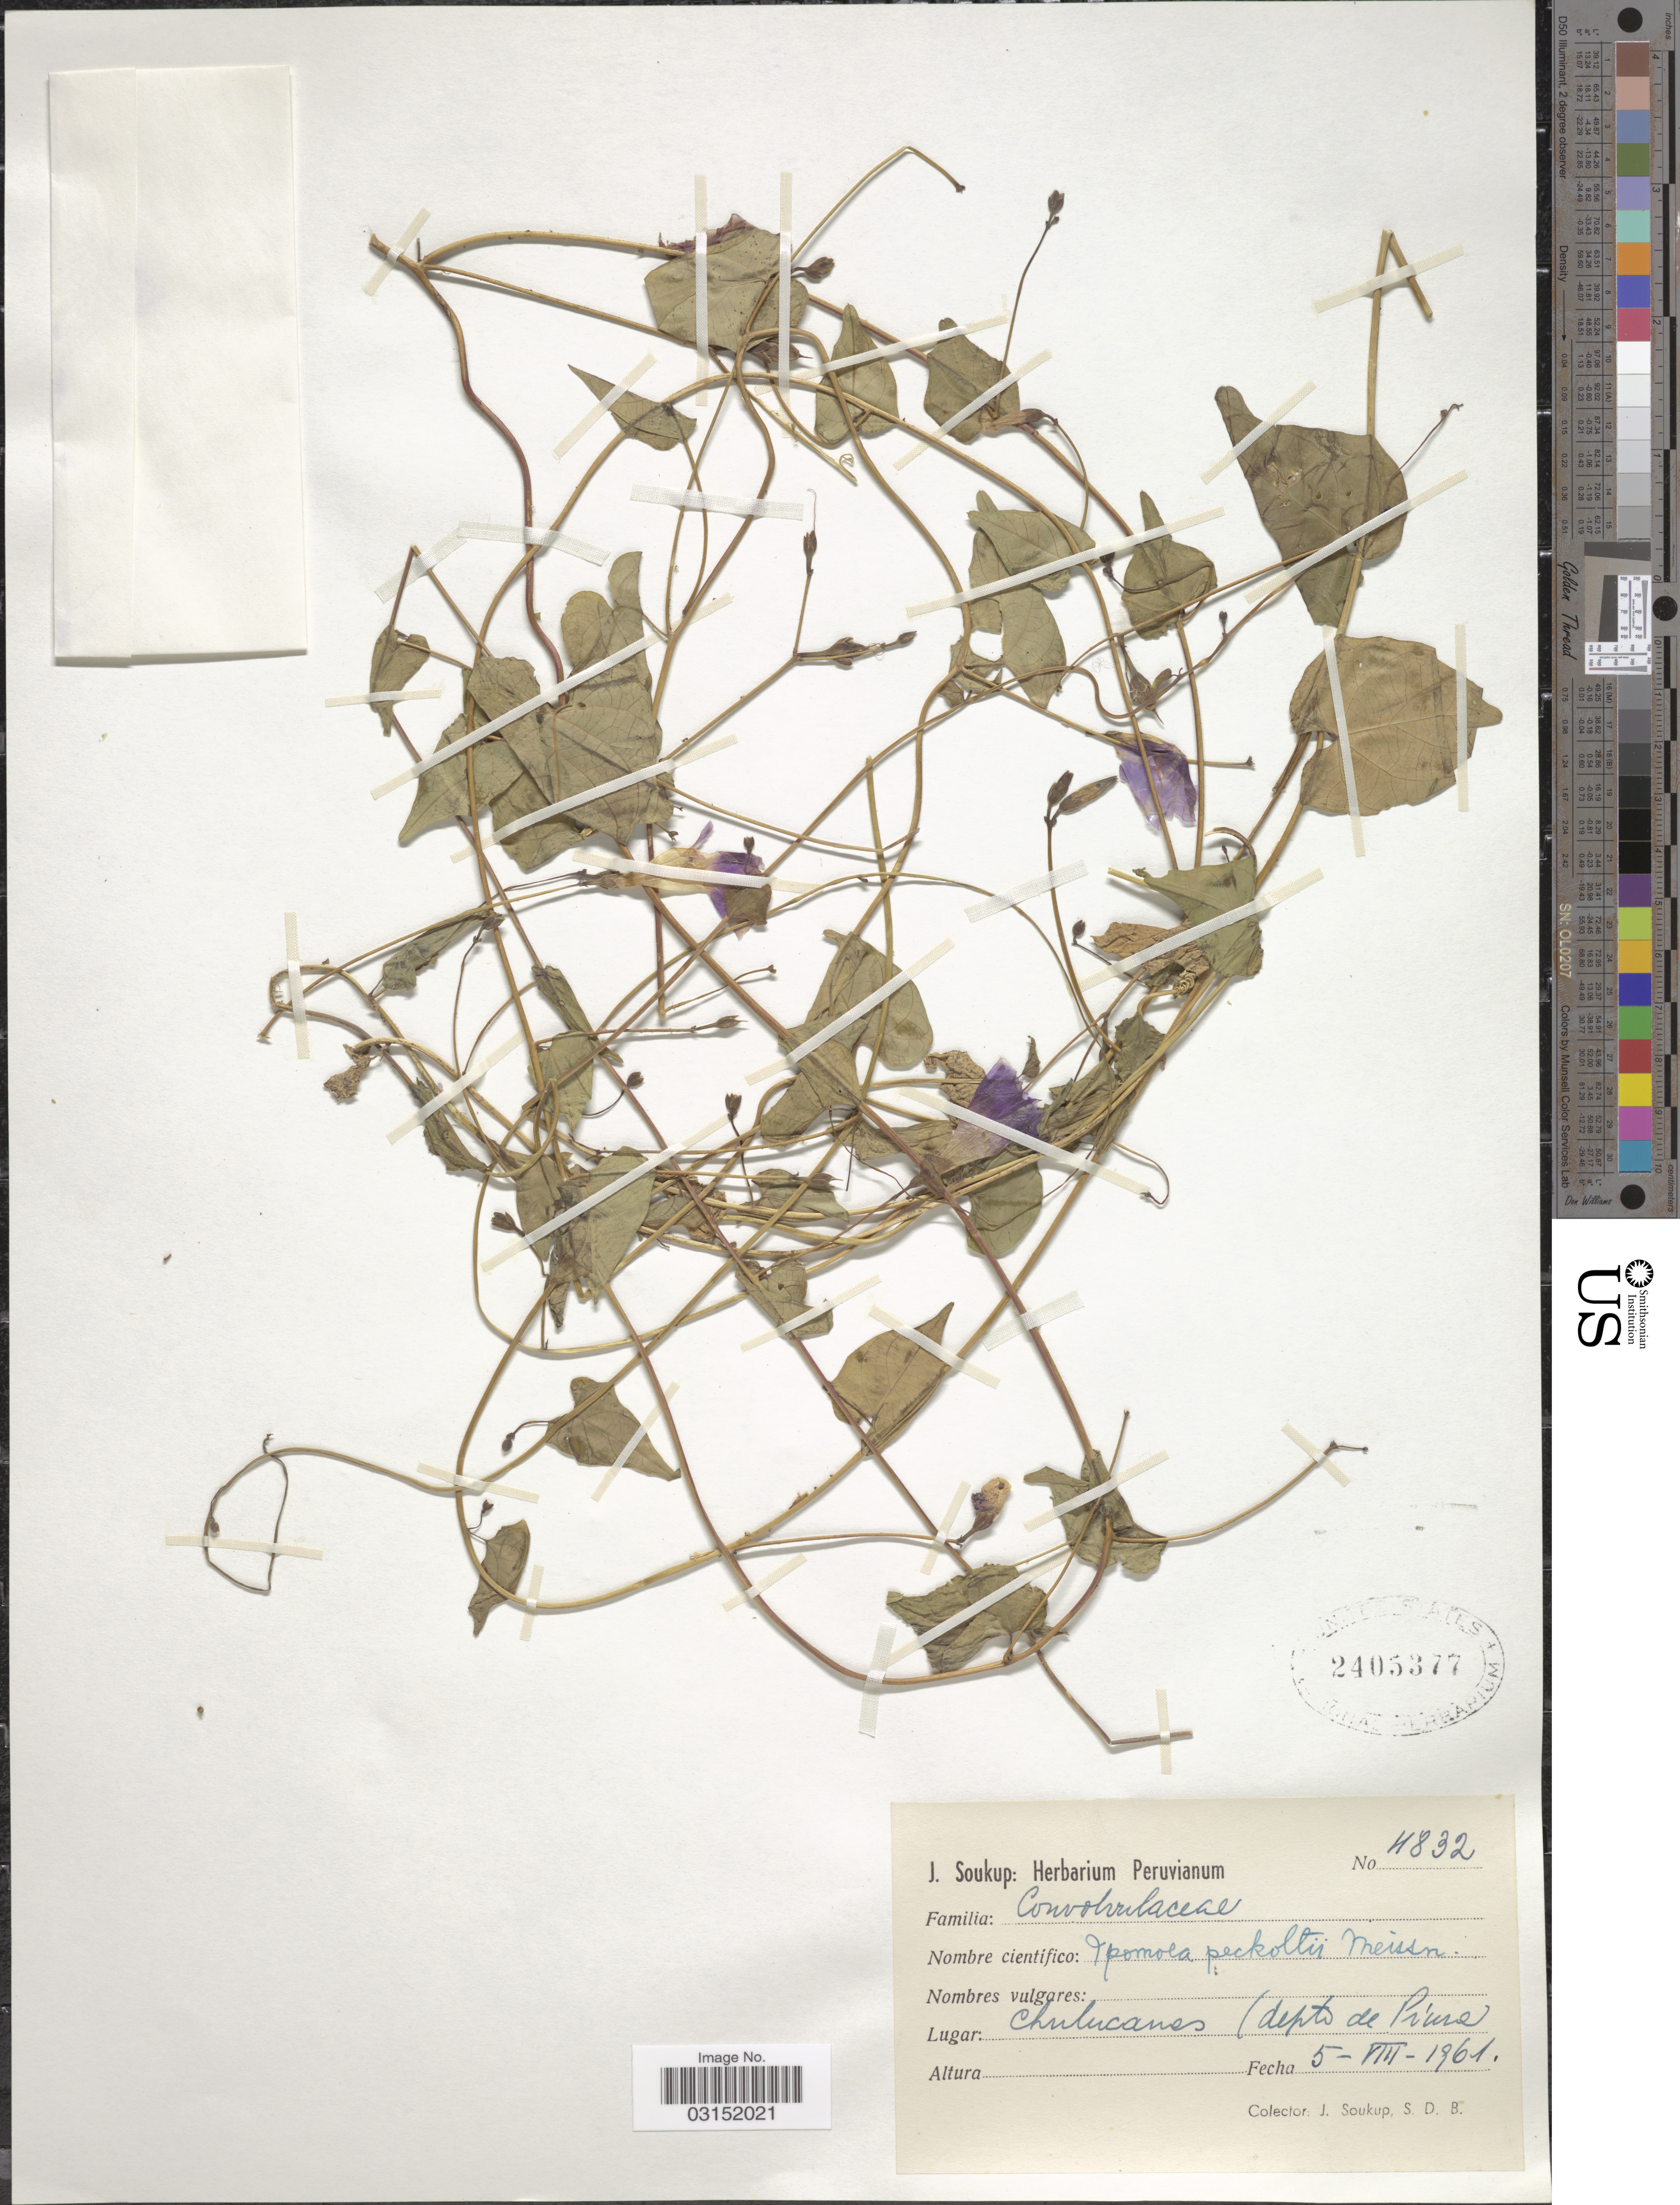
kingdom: Plantae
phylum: Tracheophyta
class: Magnoliopsida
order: Solanales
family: Convolvulaceae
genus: Ipomoea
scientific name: Ipomoea aristolochiifolia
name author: G. Don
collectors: J. Soukup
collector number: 4832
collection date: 1961-08-05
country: Peru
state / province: Piura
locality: Chulucanes (depto de Piura).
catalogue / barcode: US 2405377